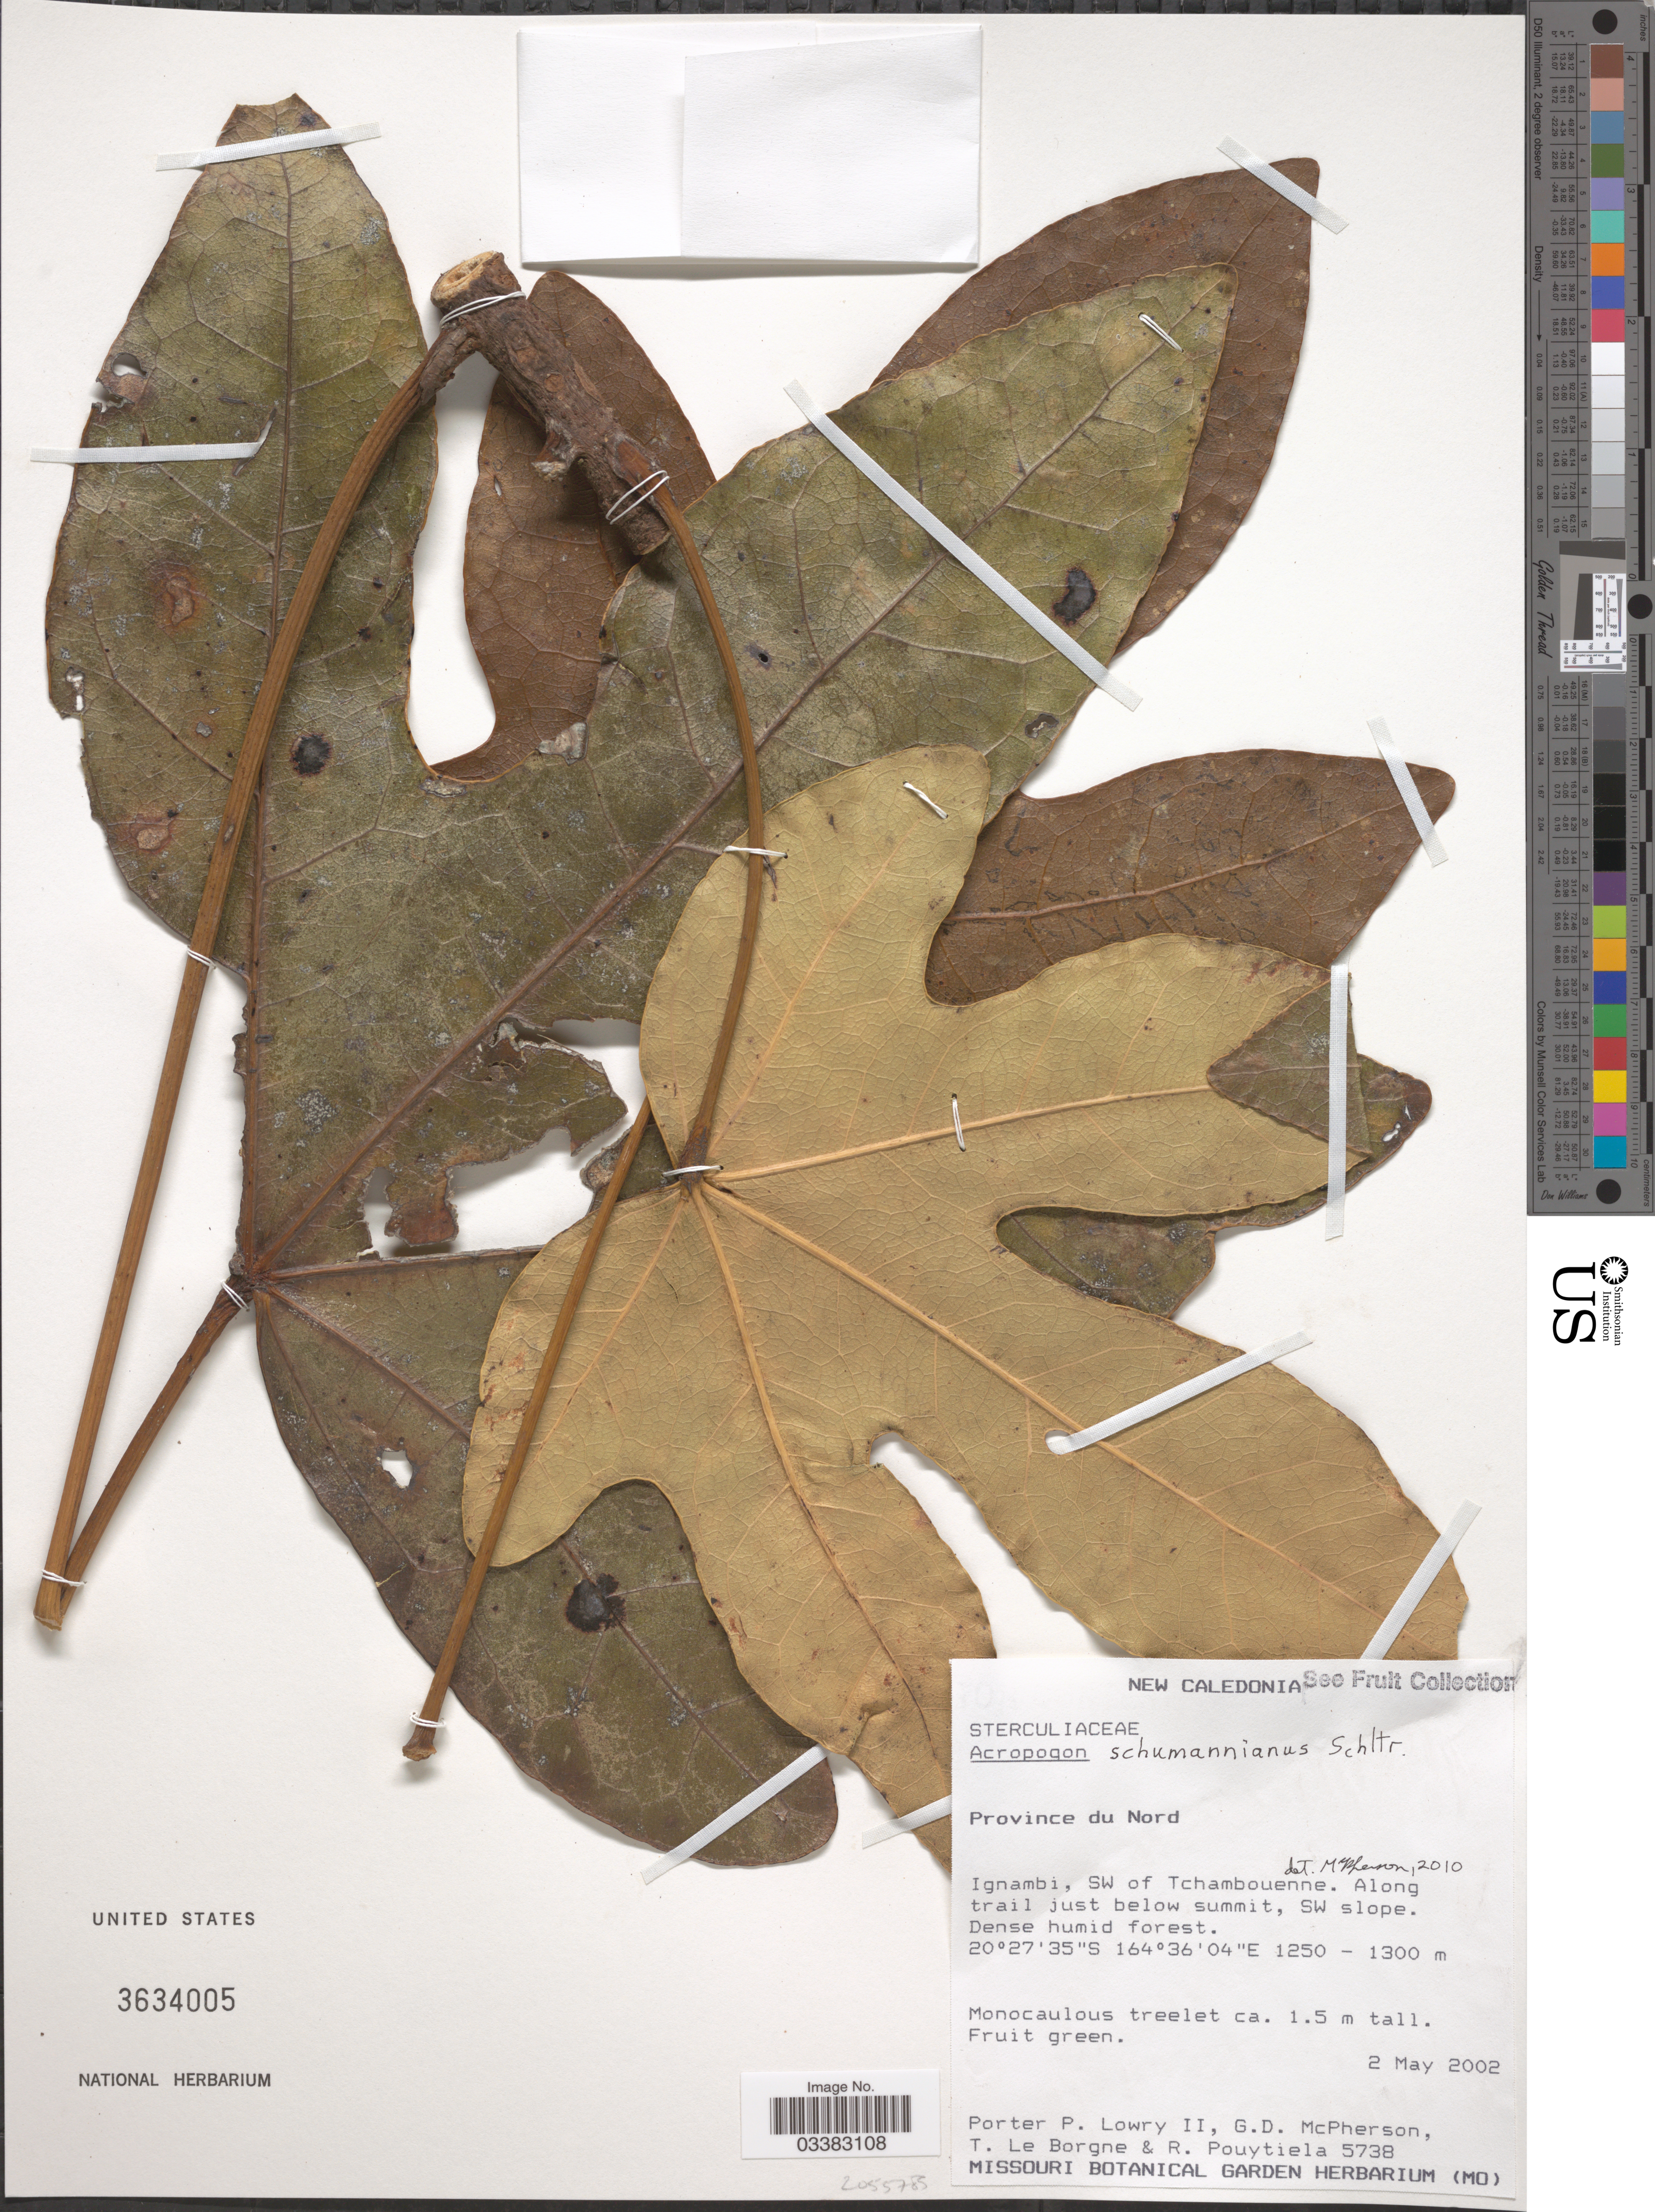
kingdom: Plantae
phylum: Tracheophyta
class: Magnoliopsida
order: Malvales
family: Malvaceae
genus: Acropogon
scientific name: Acropogon schumannianus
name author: Schltr.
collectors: P. P. Lowry, G. D. McPherson, T. Le Borgne & R. Pouytiela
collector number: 5738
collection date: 2002-05-02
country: New Caledonia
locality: Province du Nord, Ignambi, SW of Tchambouenne. Along trail just below summit, SW slope.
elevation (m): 1250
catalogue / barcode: US 3634005